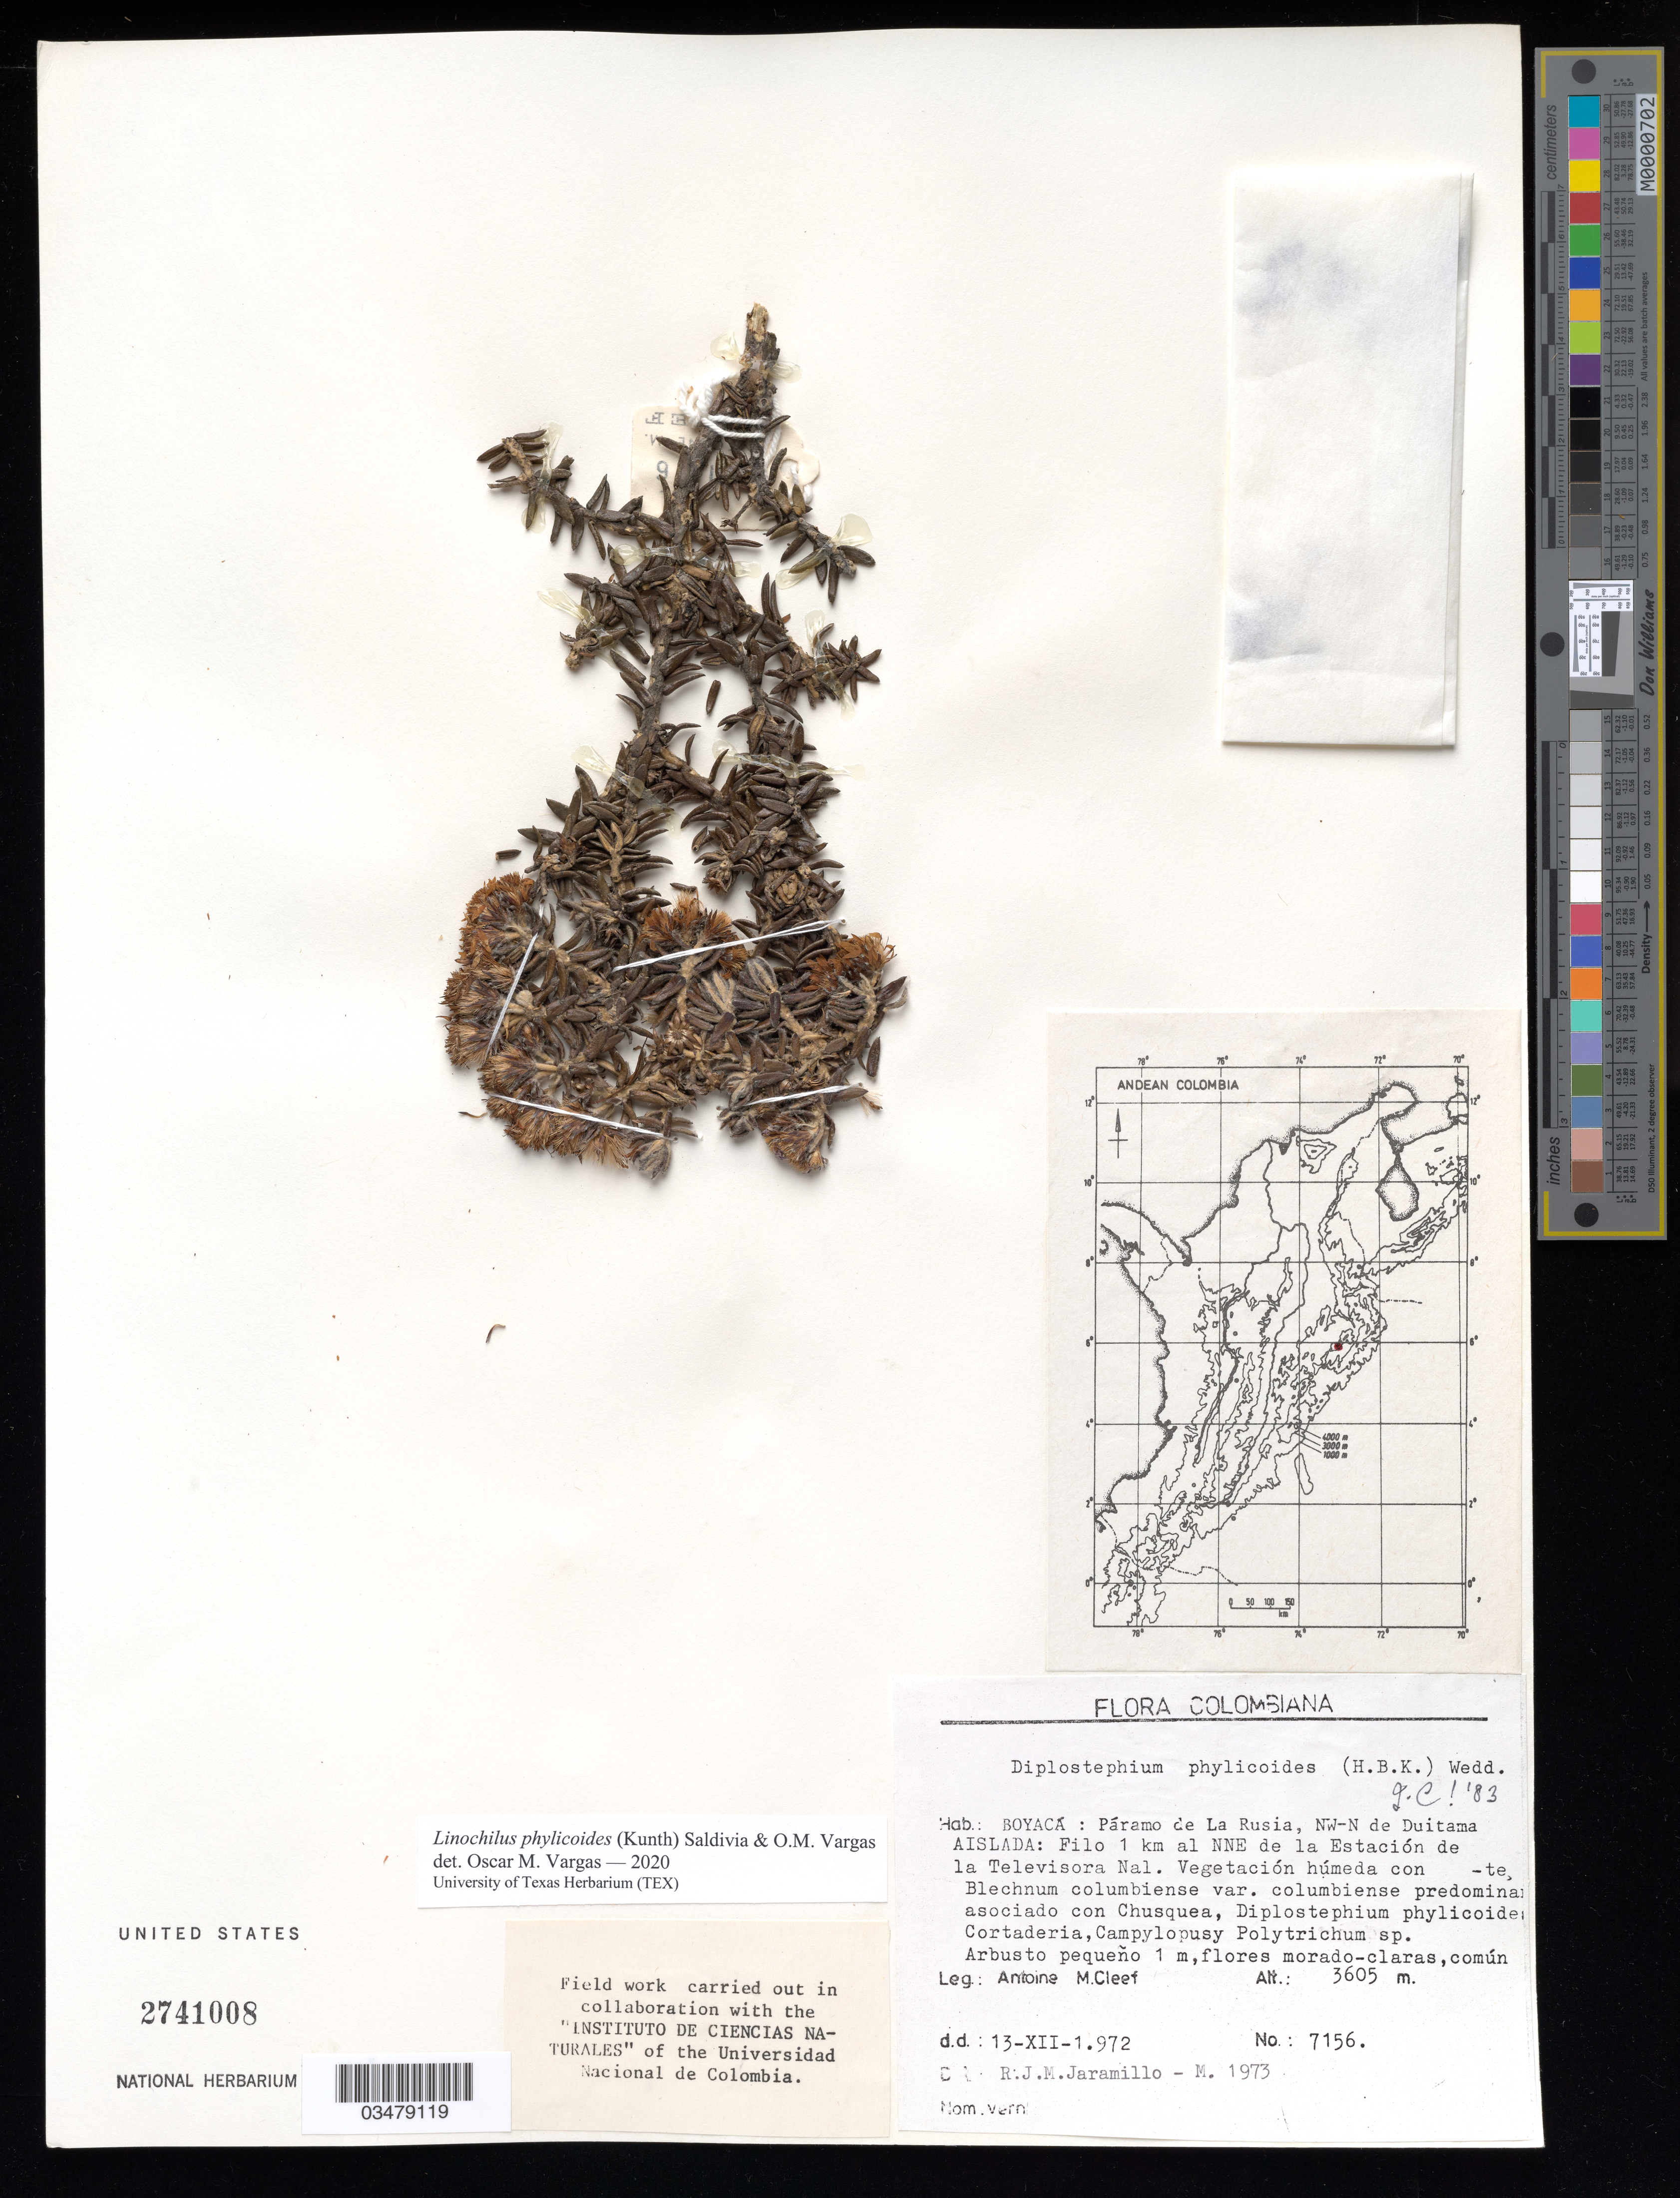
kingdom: Plantae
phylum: Tracheophyta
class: Magnoliopsida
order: Asterales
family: Asteraceae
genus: Linochilus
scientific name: Linochilus phylicoides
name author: (Kunth) Saldivia & O.M. Vargas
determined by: Vargas, Oscar M.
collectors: A. M. Cleef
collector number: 7156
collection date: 1972-12-13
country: Colombia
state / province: Boyacá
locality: Paramo de La Rusia. Páramo de La Rusia, NW-N de Duitama: Aislada, filo 1 km al NNE de la Estacion de la Televisora Nal.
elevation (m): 3605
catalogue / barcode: US 2741008